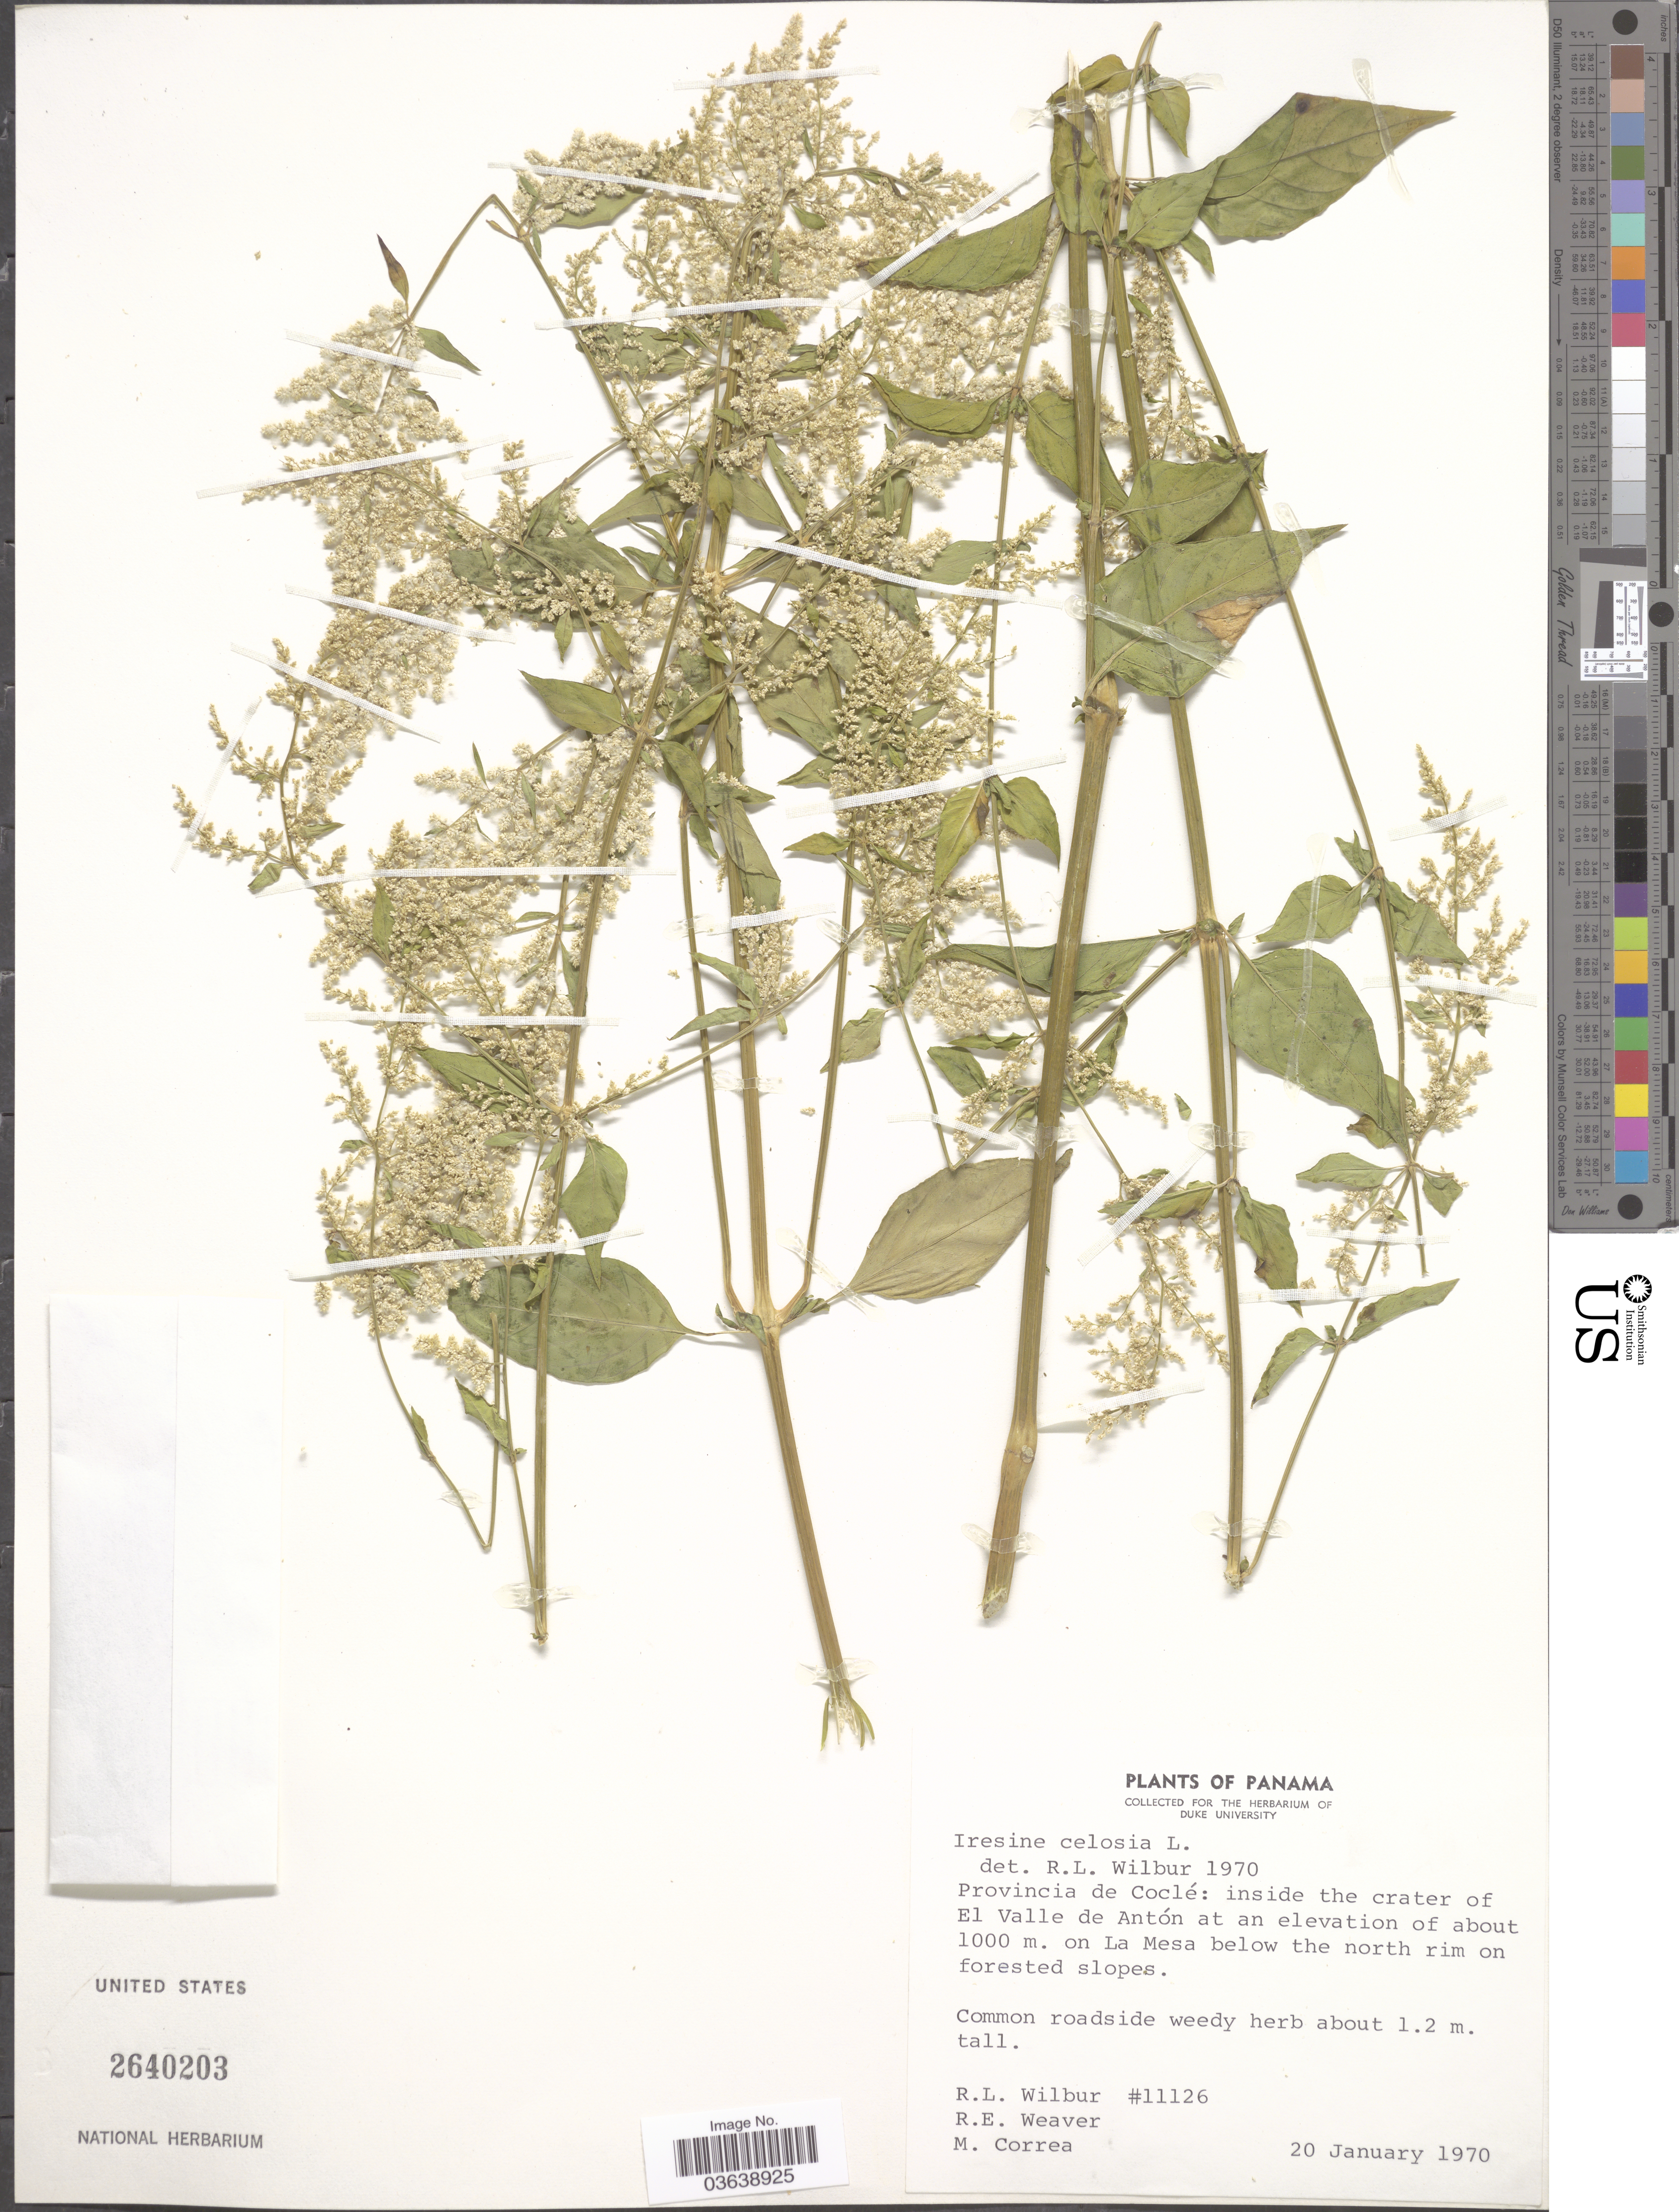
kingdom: Plantae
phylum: Tracheophyta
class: Magnoliopsida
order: Caryophyllales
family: Amaranthaceae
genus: Iresine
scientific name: Iresine celosia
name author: L.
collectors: R. L. Wilbur, R. E. Weaver & M. Correa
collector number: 11126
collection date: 1970-01-20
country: Panama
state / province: Coclé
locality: Inside the crater of El Valle de Antón, on La Mesa below the north rim on forested slopes.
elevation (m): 1000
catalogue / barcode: US 2640203